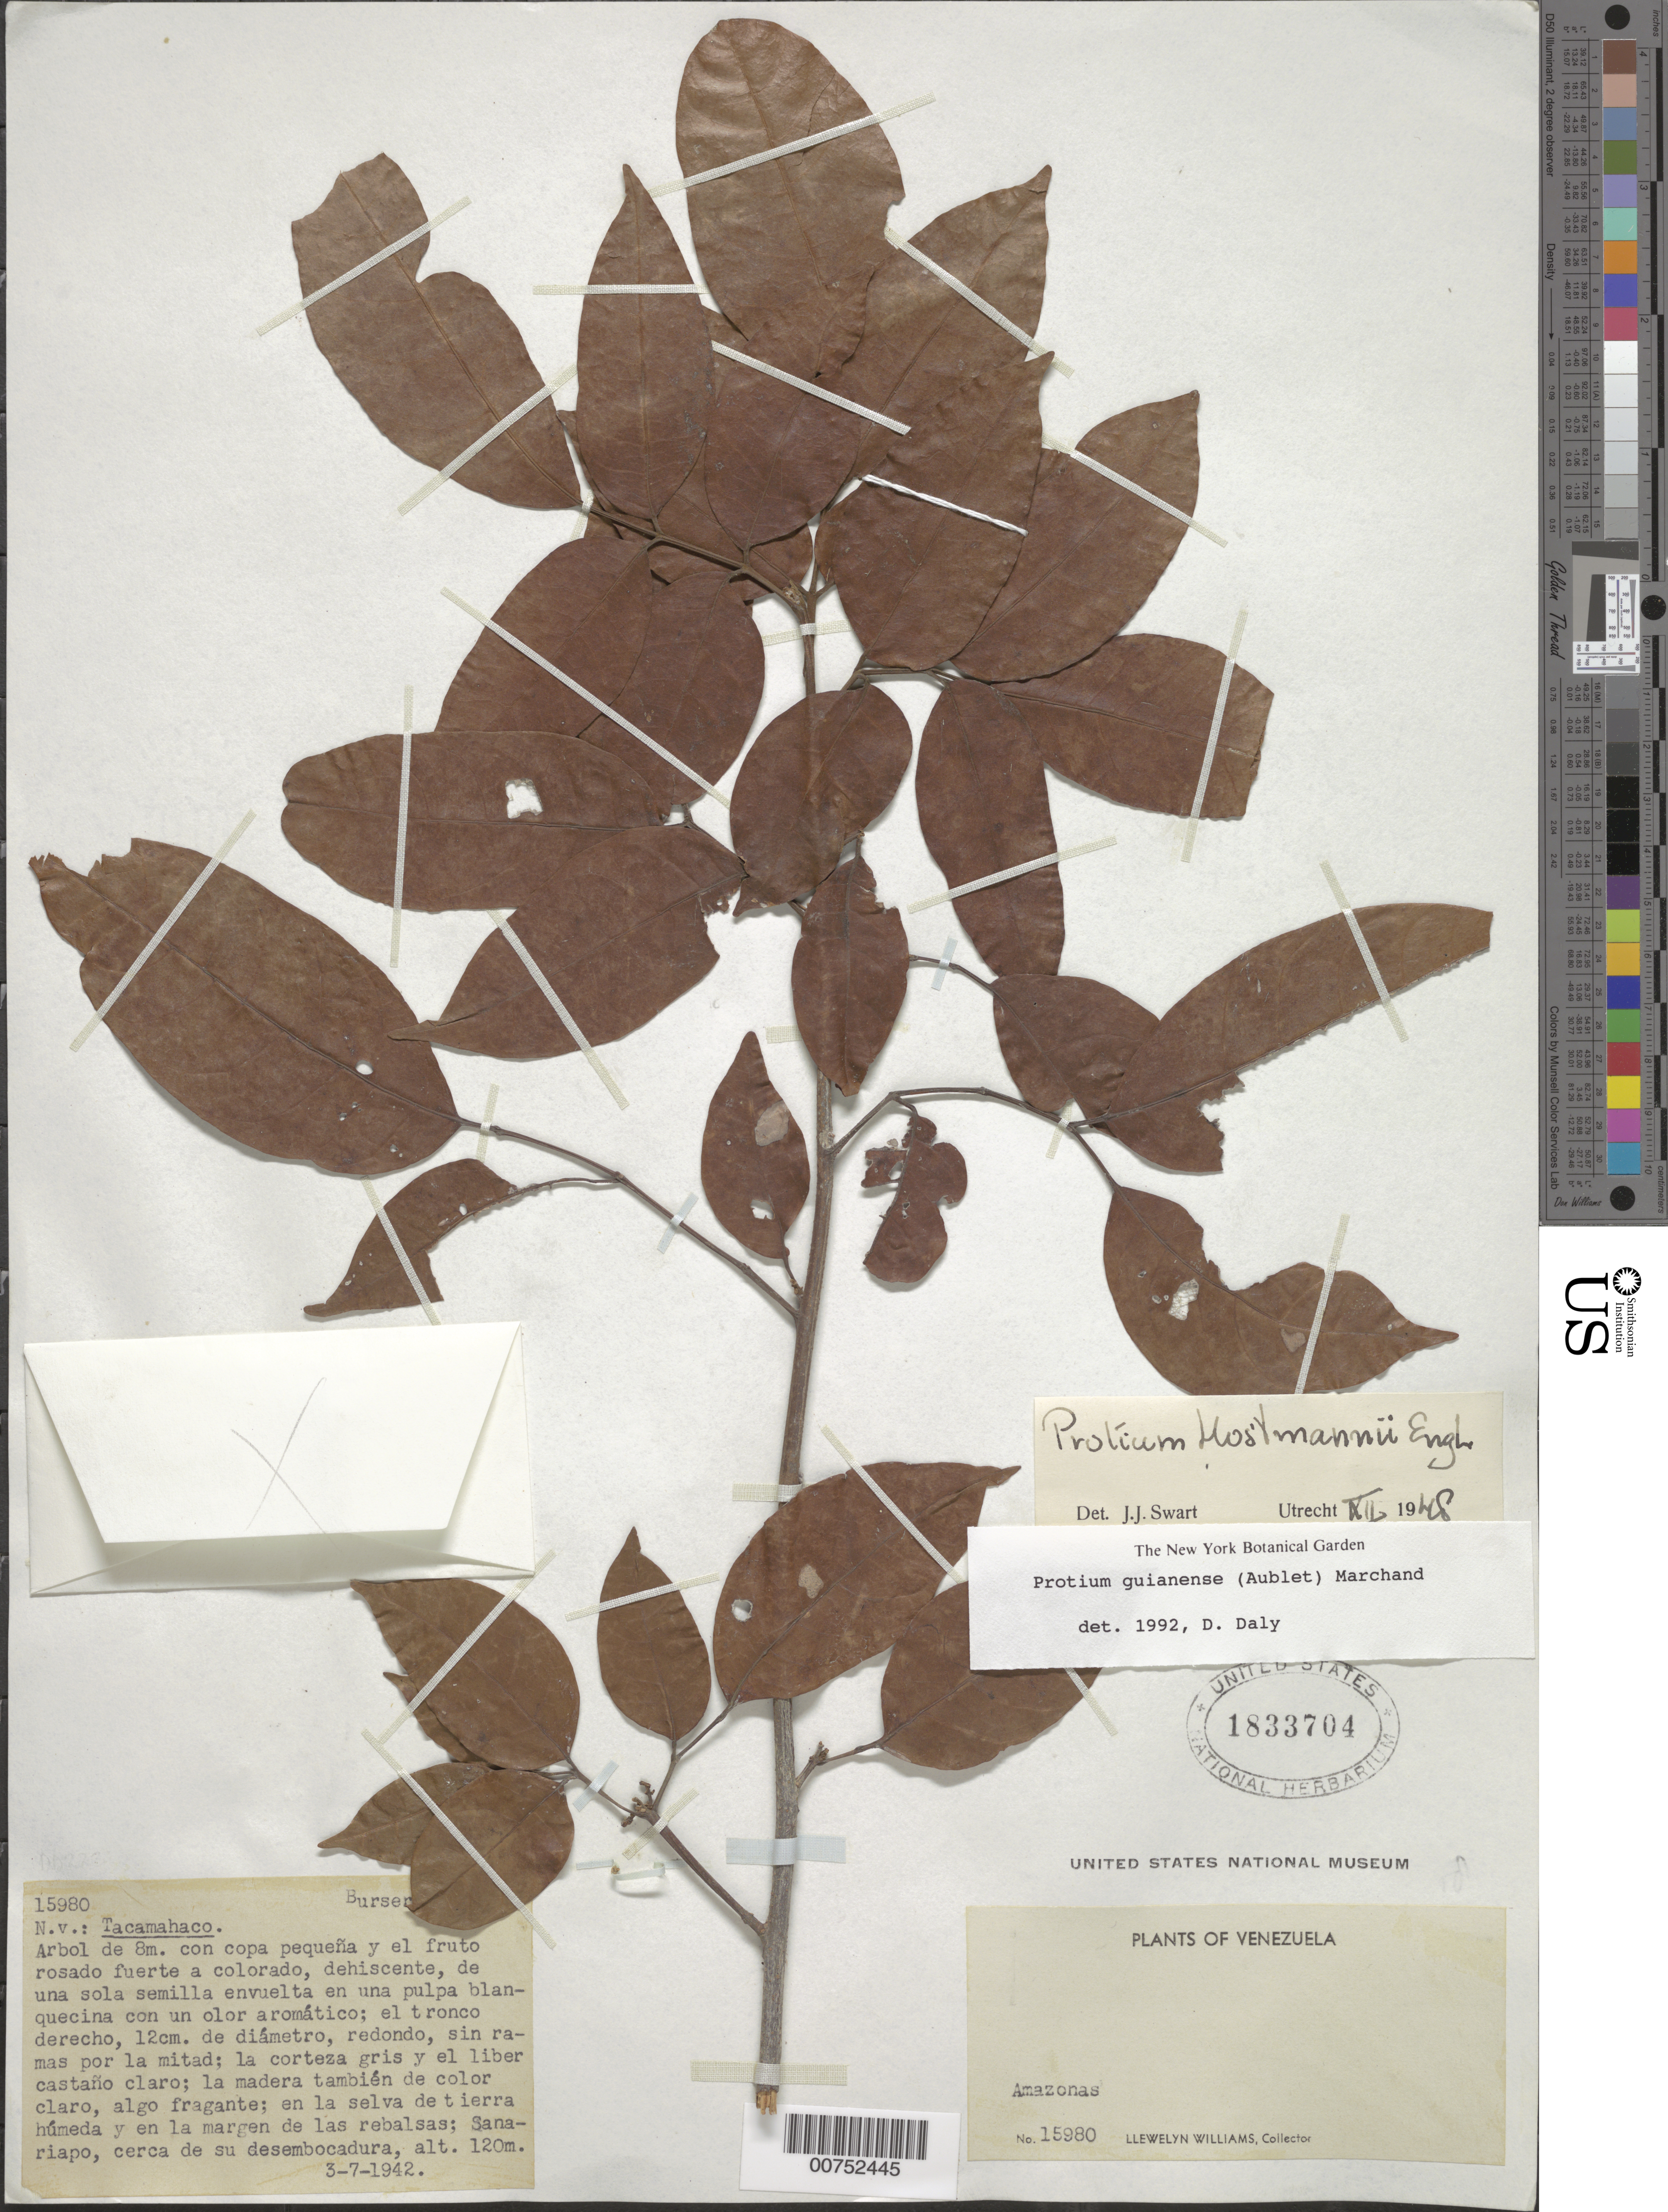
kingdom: Plantae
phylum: Tracheophyta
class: Magnoliopsida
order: Sapindales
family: Burseraceae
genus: Protium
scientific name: Protium guianense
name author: (Aubl.) Marchand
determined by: Daly, D. C.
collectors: Ll. Williams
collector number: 15980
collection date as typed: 3-Jul-42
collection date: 1942-07-03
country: Venezuela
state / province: Amazonas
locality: Río Sanariapo, cerca de su desembocadura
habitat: Selva de tierra húmeda y en la margen de las rebalsas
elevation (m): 120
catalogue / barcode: US 1833704